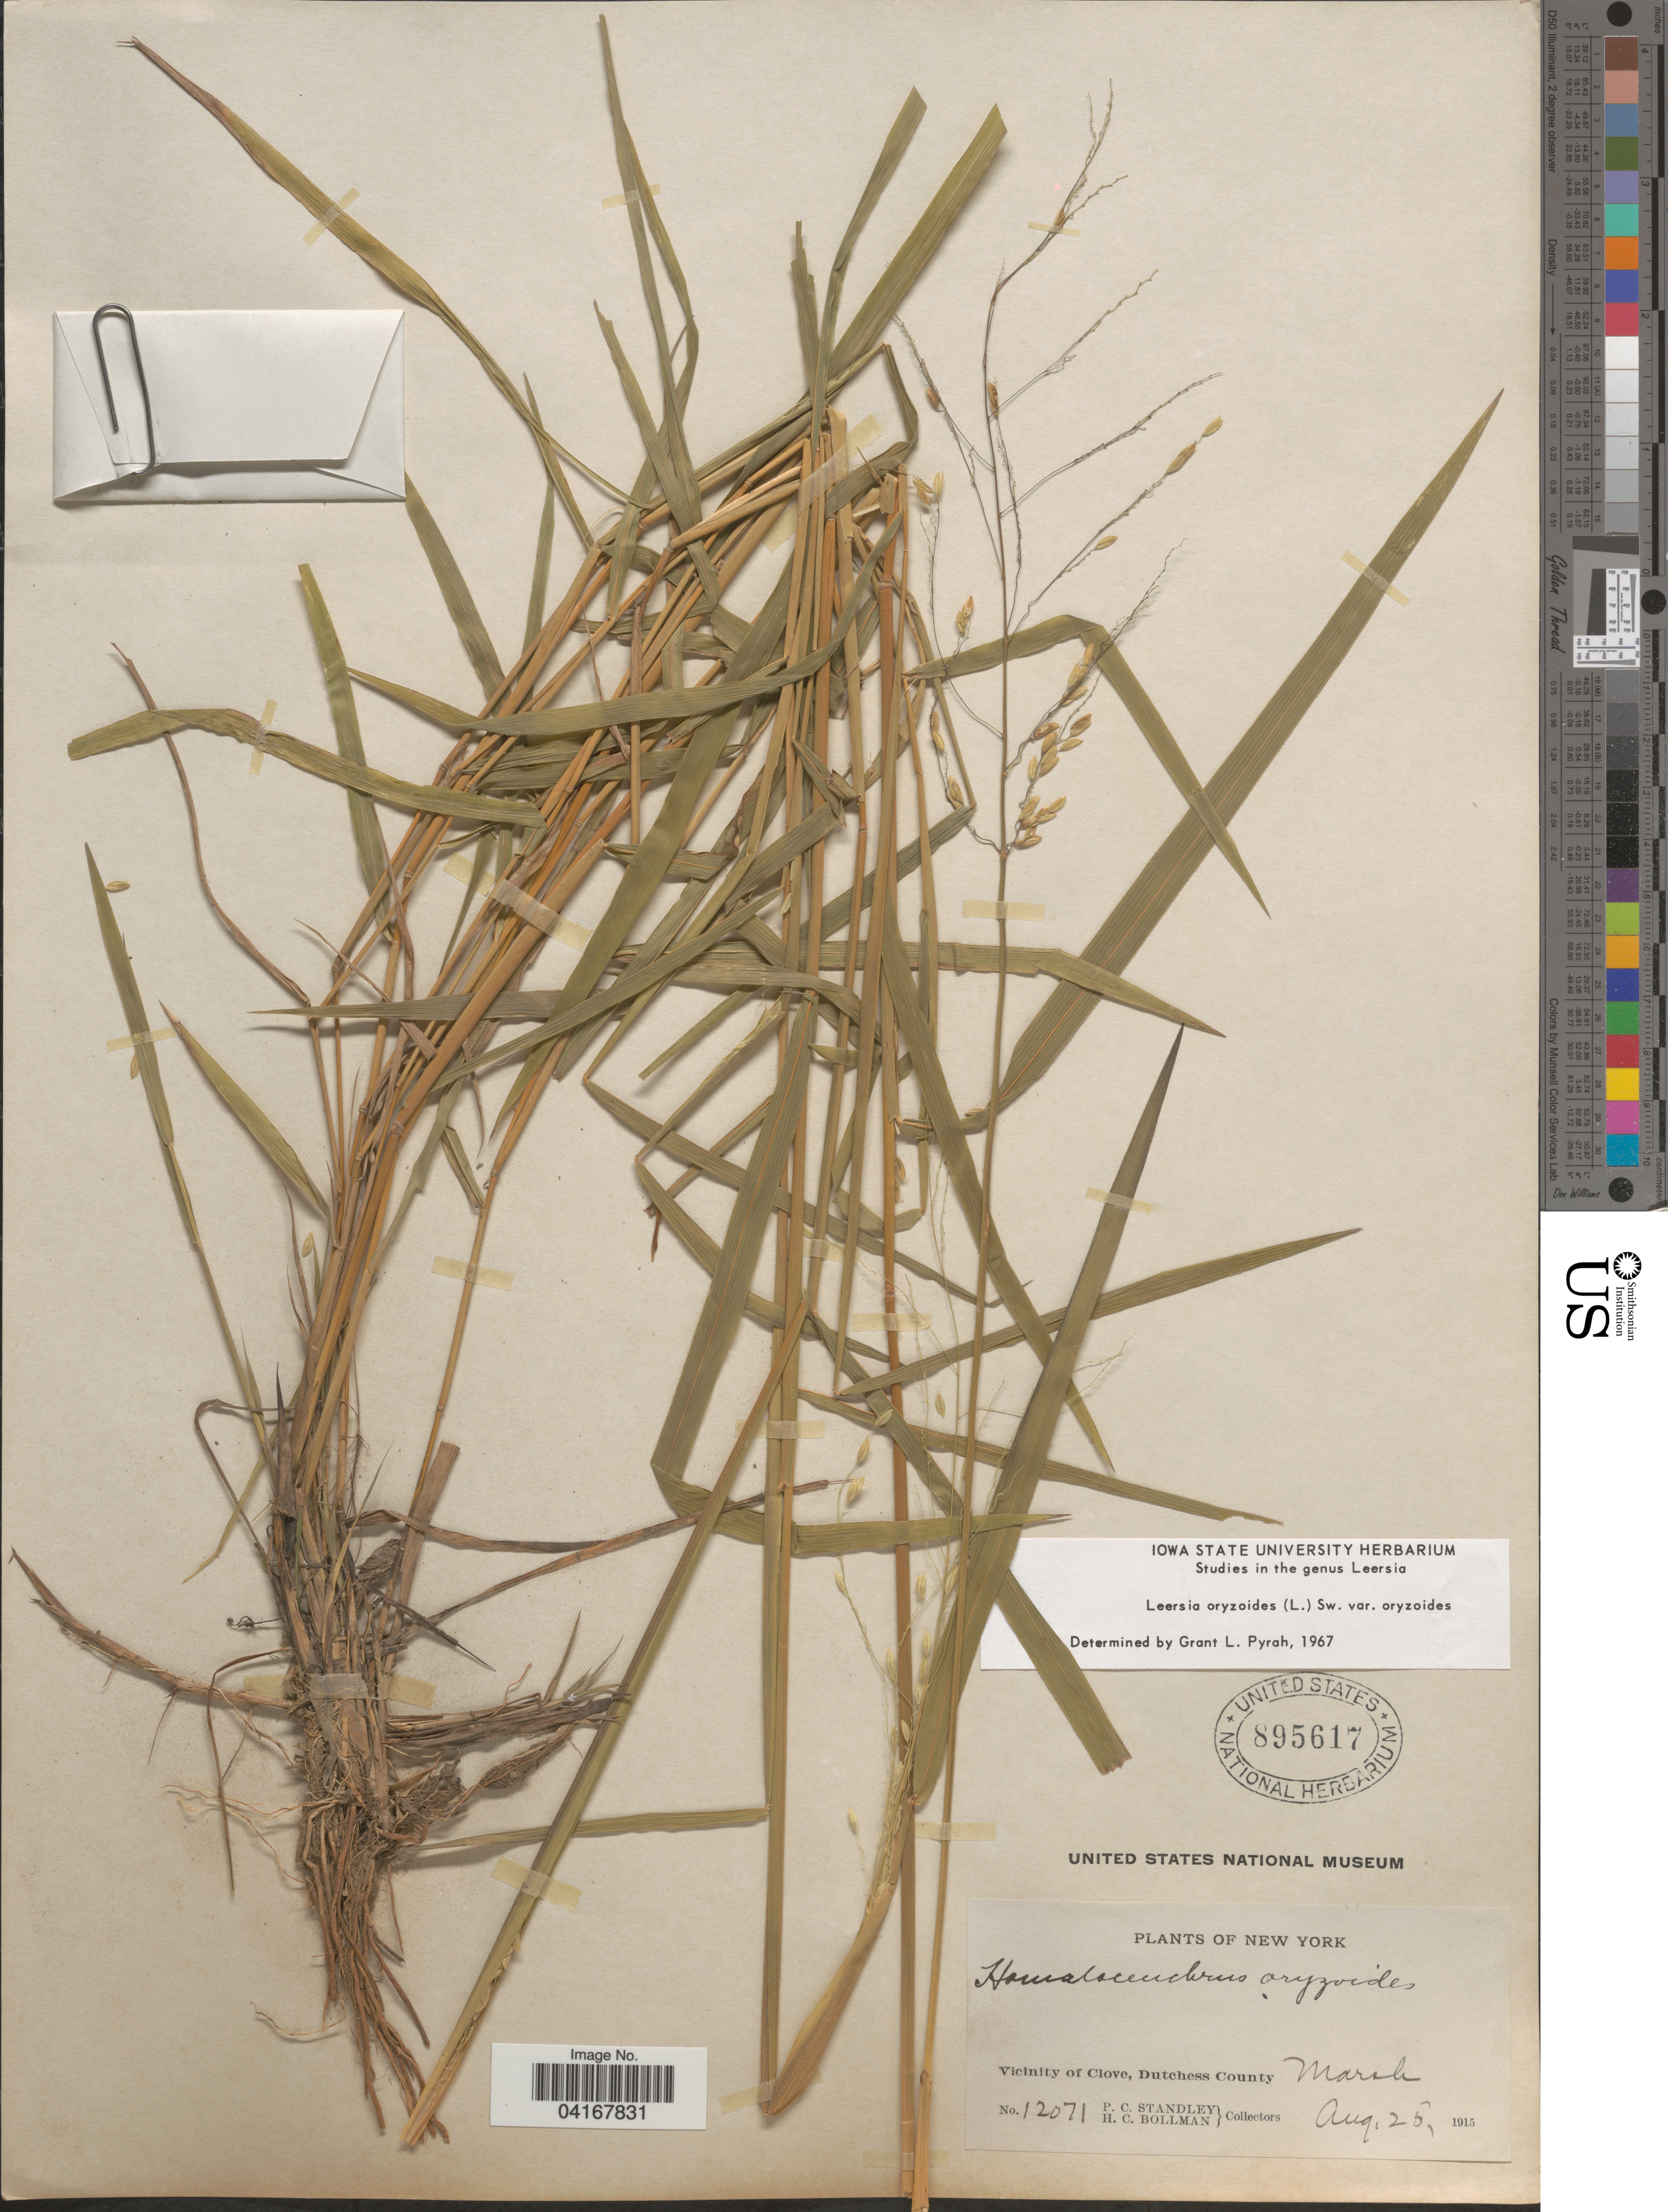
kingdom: Plantae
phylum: Tracheophyta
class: Liliopsida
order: Poales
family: Poaceae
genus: Leersia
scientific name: Leersia oryzoides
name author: (L.) Sw.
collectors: P. C. Standley & H. C. Bollman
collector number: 12071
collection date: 1915-08-25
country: United States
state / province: New York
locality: Vicinity of Clove, Dutchess County.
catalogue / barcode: US 895617